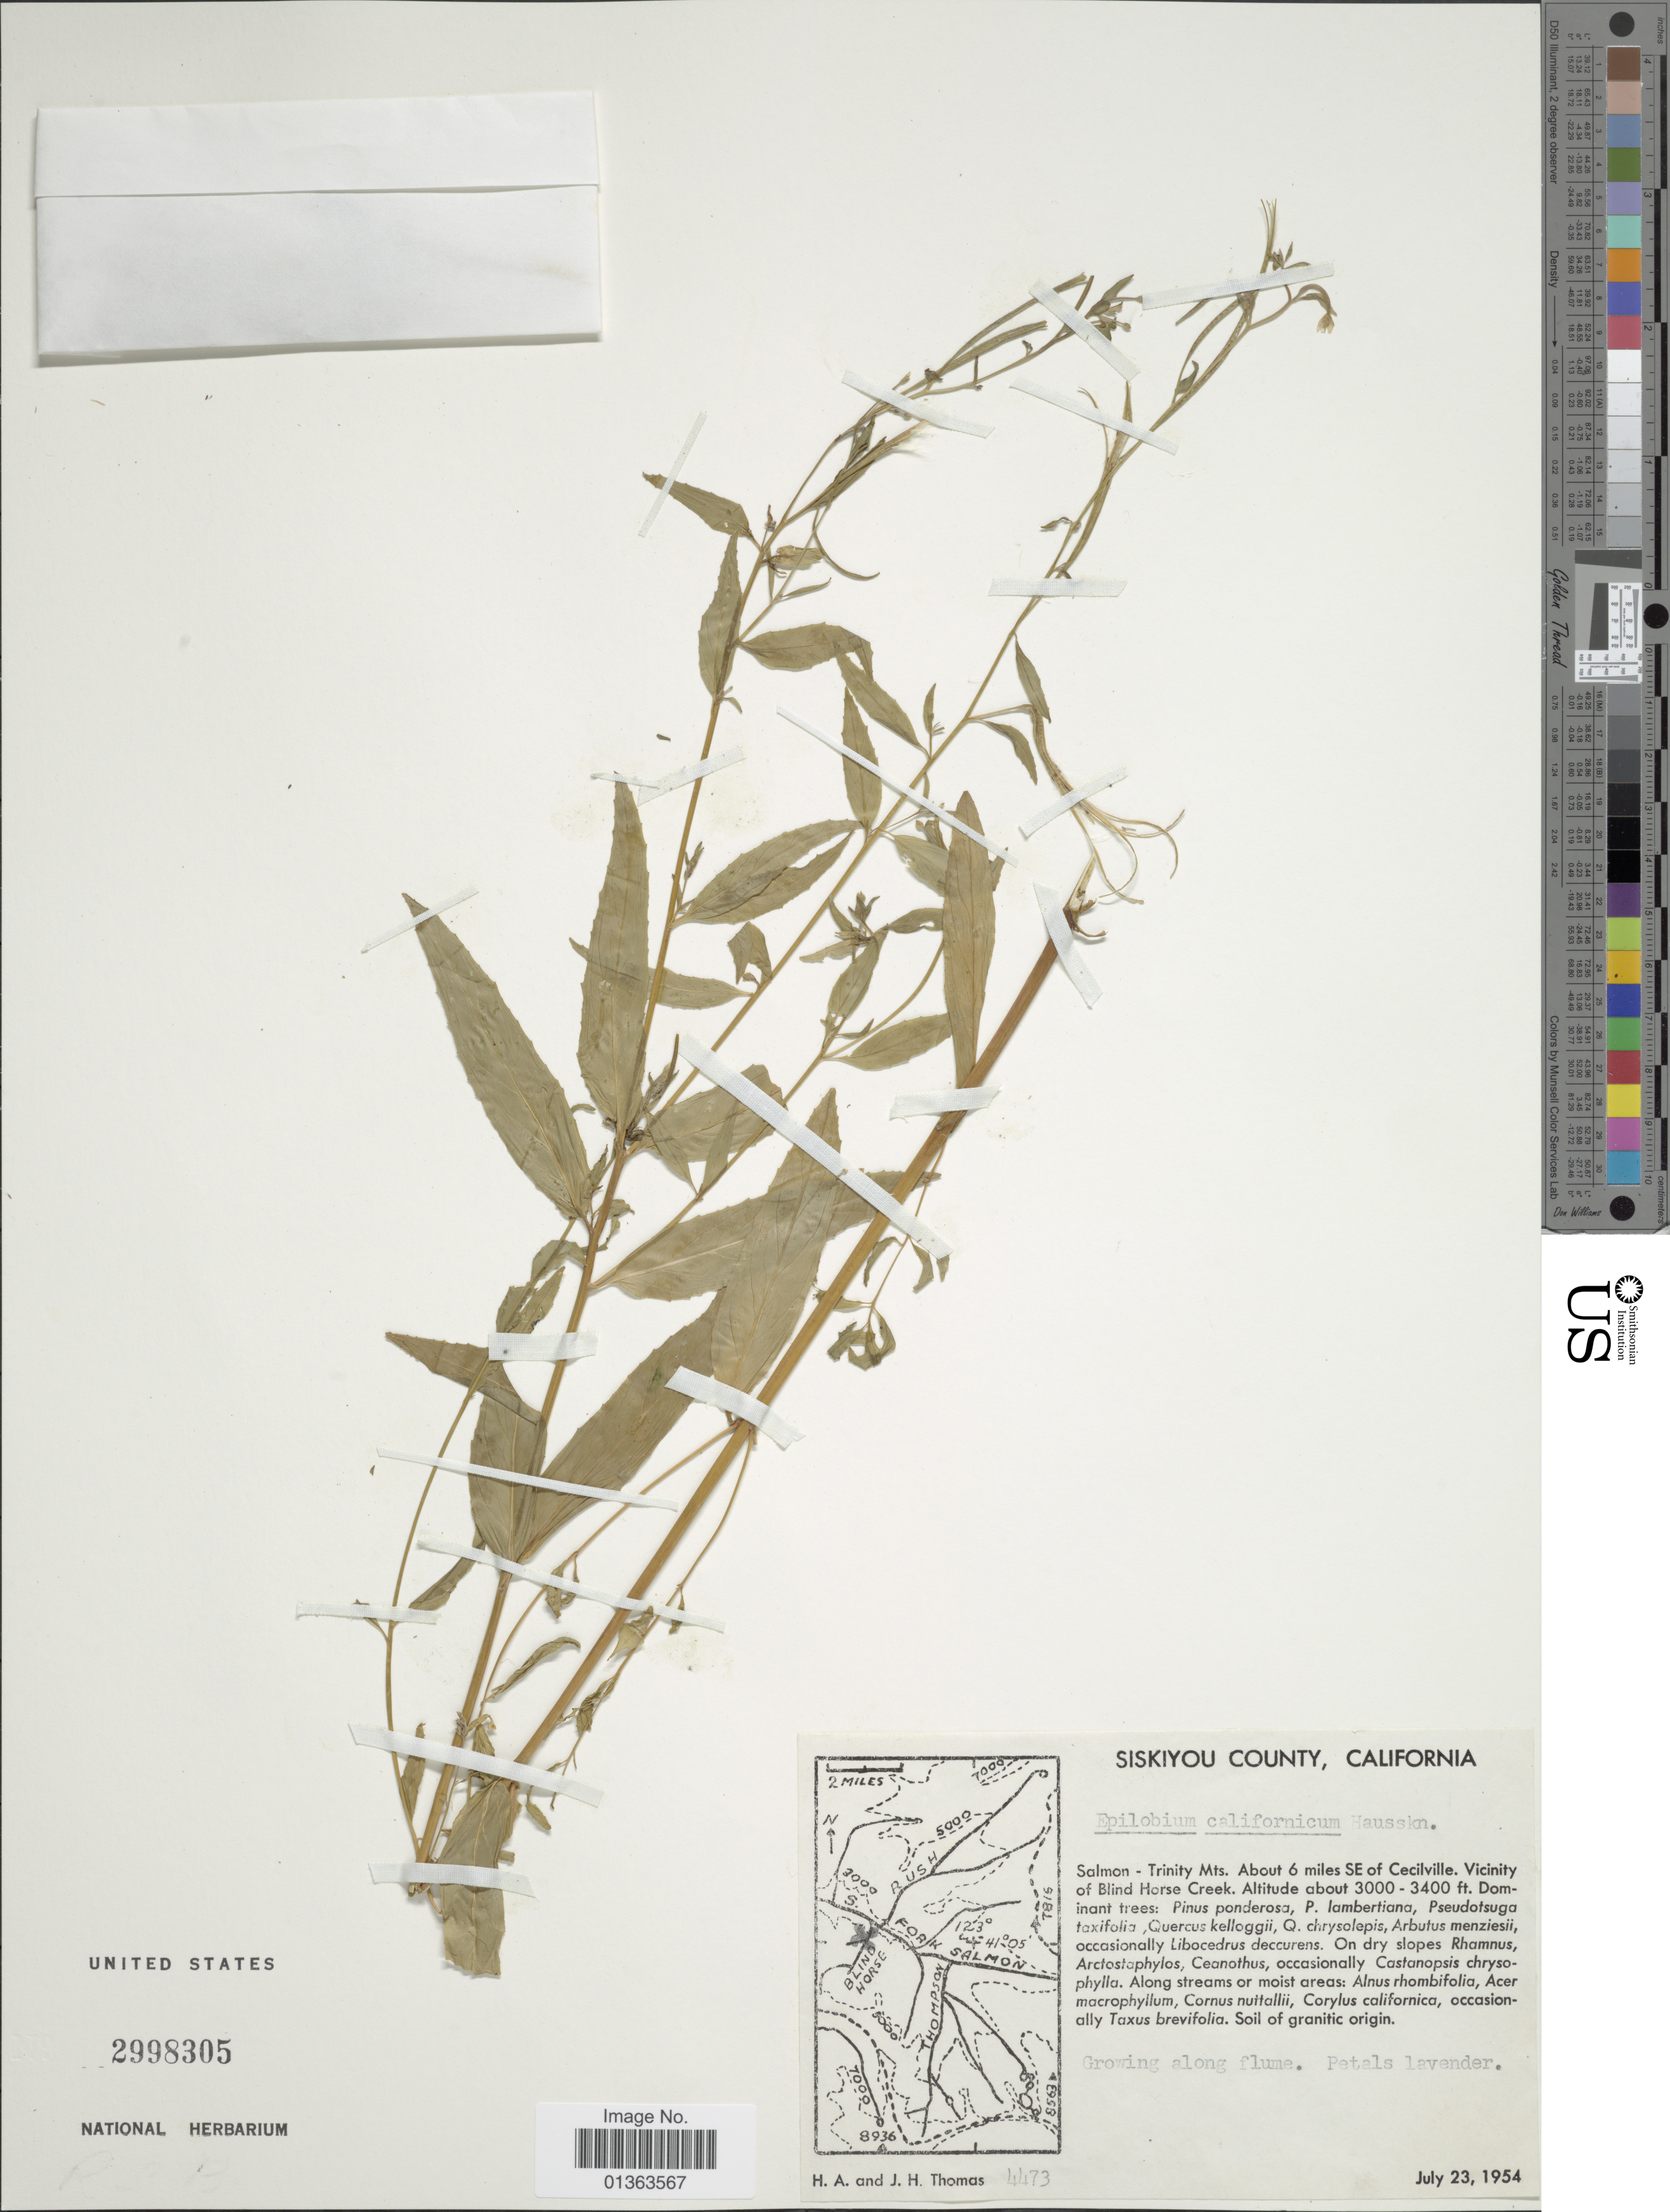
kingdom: Plantae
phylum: Tracheophyta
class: Magnoliopsida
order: Myrtales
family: Onagraceae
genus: Epilobium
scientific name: Epilobium ciliatum subsp. ciliatum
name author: Raf.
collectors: H. Thomas & J. H. Thomas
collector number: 4473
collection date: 1954-07-23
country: United States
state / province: California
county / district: Siskiyou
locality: Siskiyou County. Salmon-Trinity Mts. About 6 miles SE of Cecilville. Vicinity of Blind Horse Creek.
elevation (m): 914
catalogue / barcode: US 2998305